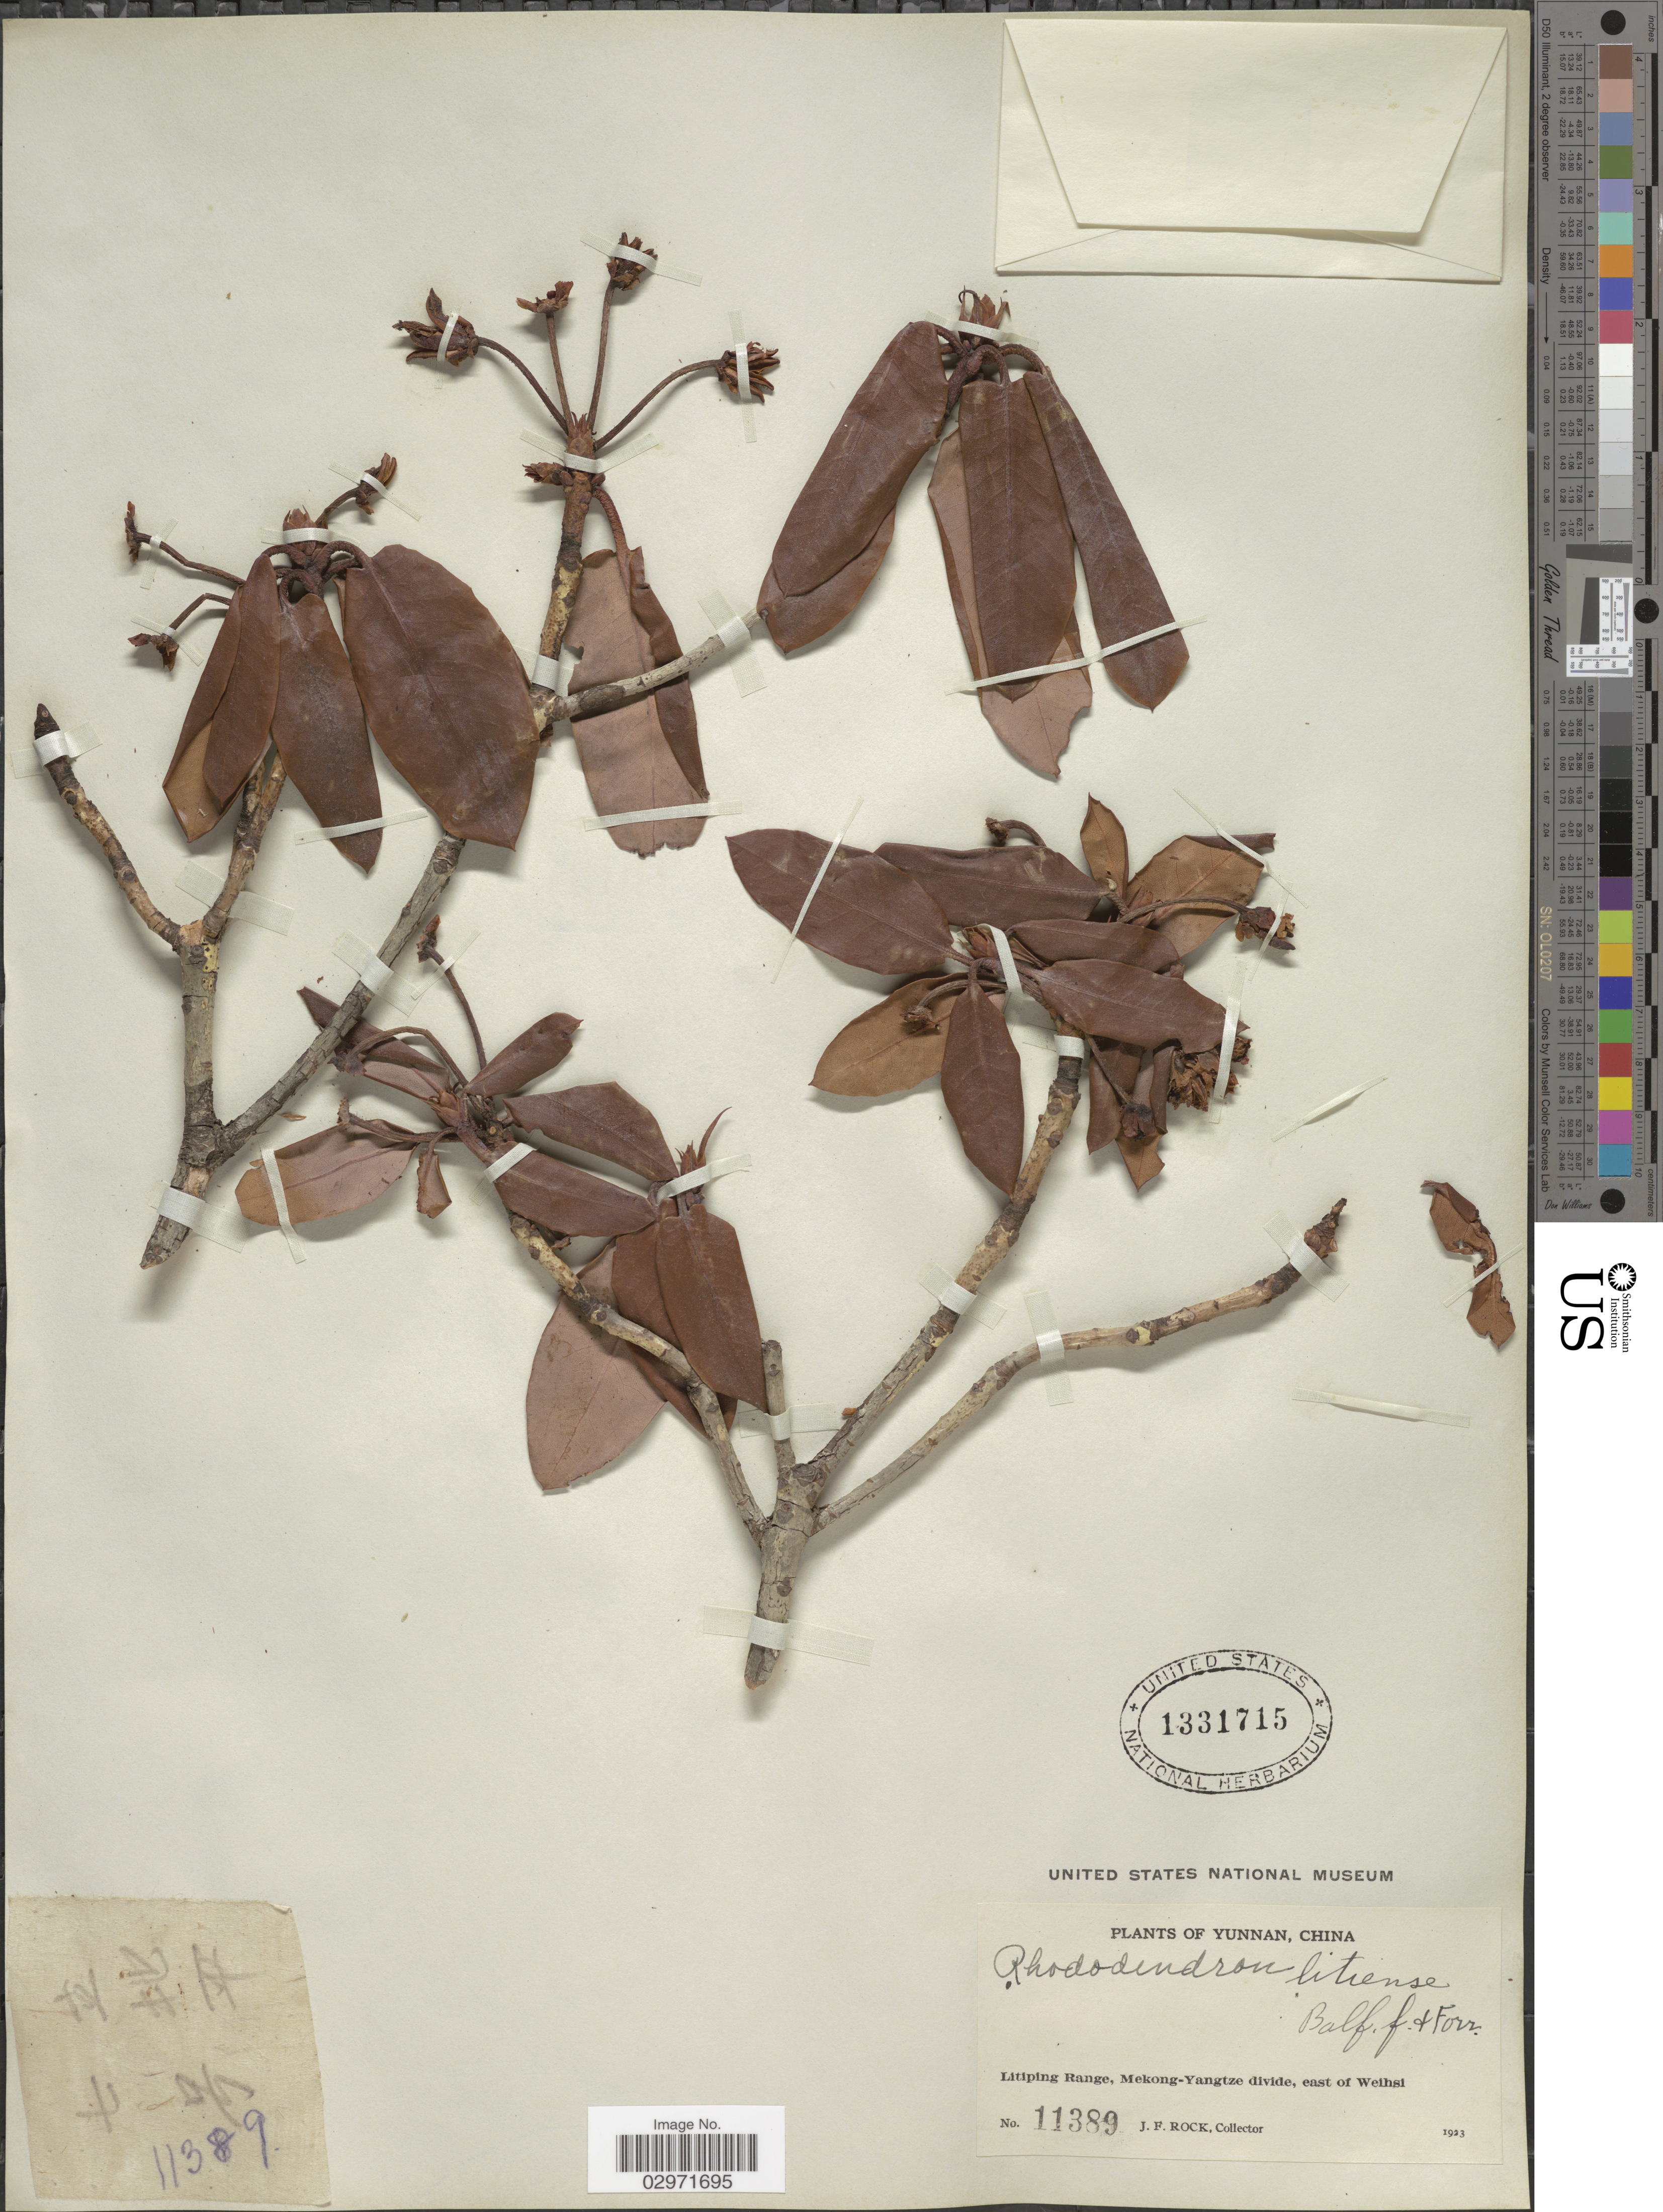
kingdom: Plantae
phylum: Tracheophyta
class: Magnoliopsida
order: Ericales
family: Ericaceae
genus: Rhododendron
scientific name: Rhododendron litiense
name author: Balf. f. & Forrest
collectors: J. Rock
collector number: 11389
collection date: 1923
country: China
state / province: Yunnan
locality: Litiping Range, Mekong-Yangtze divide, east of Weihsi.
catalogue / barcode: US 1331715